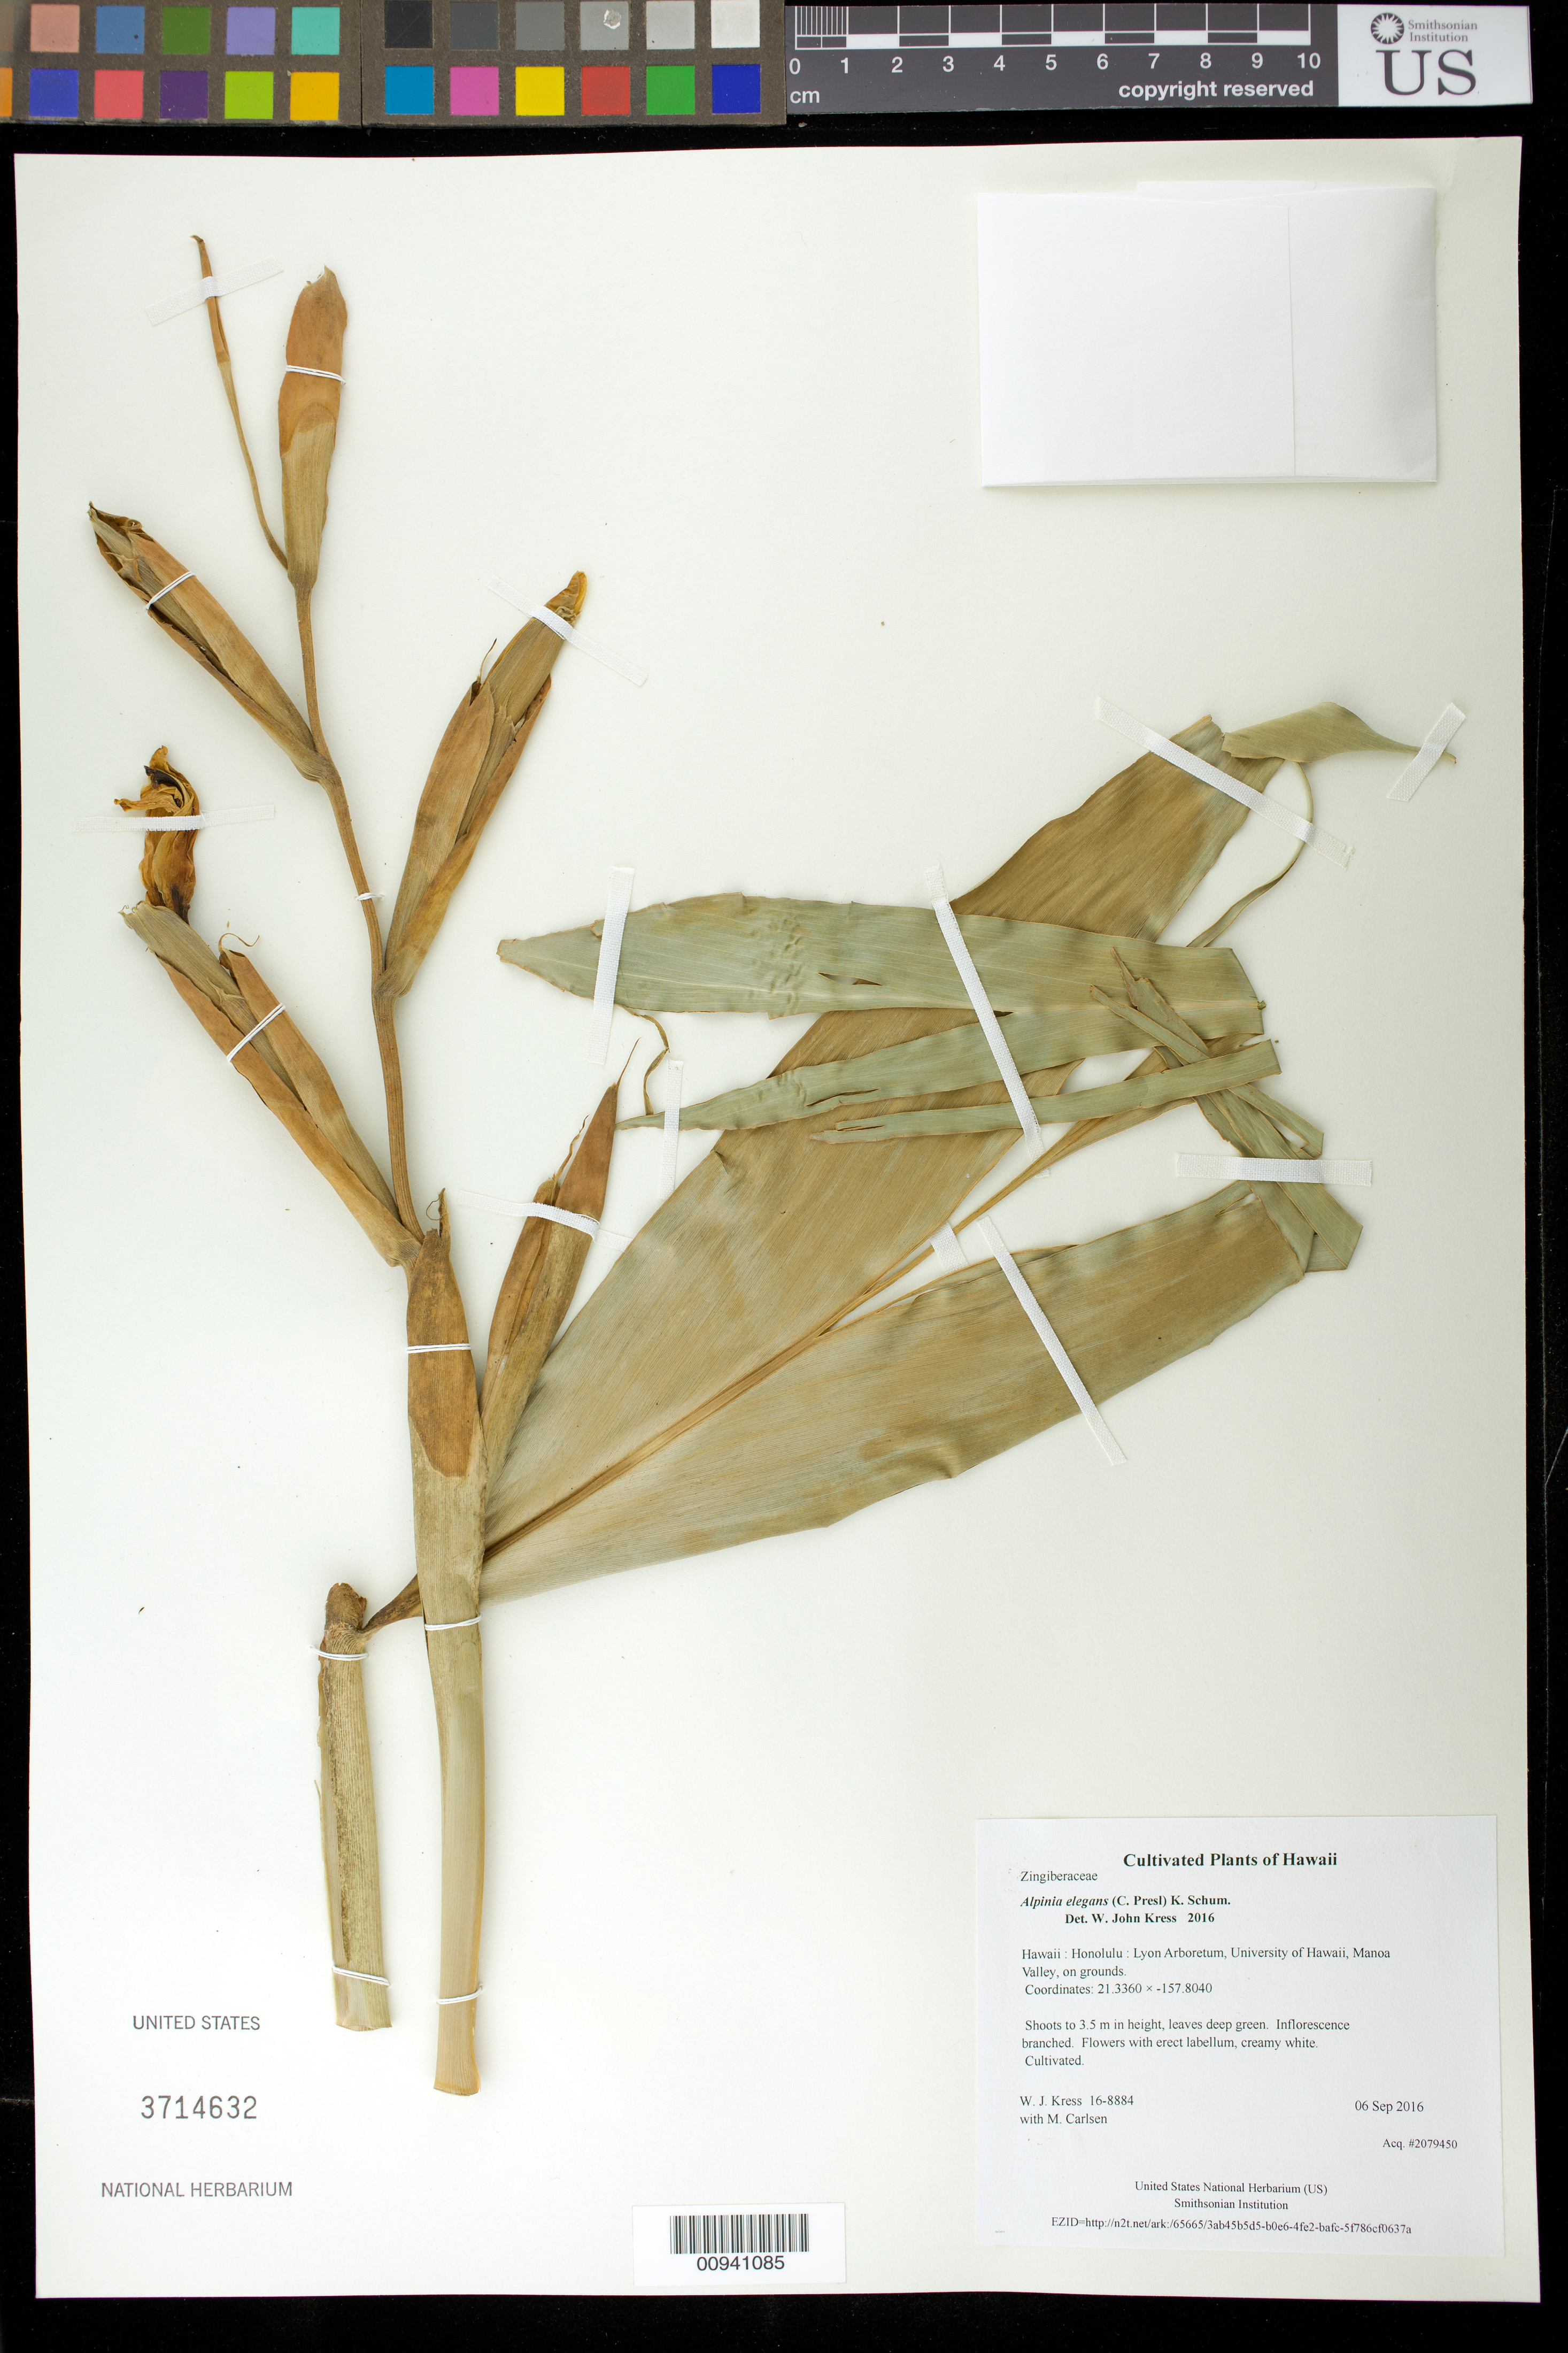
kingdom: Plantae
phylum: Tracheophyta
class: Liliopsida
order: Zingiberales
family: Zingiberaceae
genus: Alpinia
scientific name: Alpinia elegans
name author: (C. Presl) K. Schum.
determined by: Kress, W. J., (US), Smithsonian Institution - National Museum of Natural History (UNITED STATES)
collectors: W. J. Kress & M. M. Carlsen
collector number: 16-8884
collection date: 2016-09-06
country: United States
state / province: Hawaii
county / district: Honolulu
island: Oahu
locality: Lyon Arboretum, University of Hawaii, Manoa Valley, on grounds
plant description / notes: Frozen tissue stored in Biorepository at AG5NN44; dried tissue stored at AG5NN45.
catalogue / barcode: US 3714632